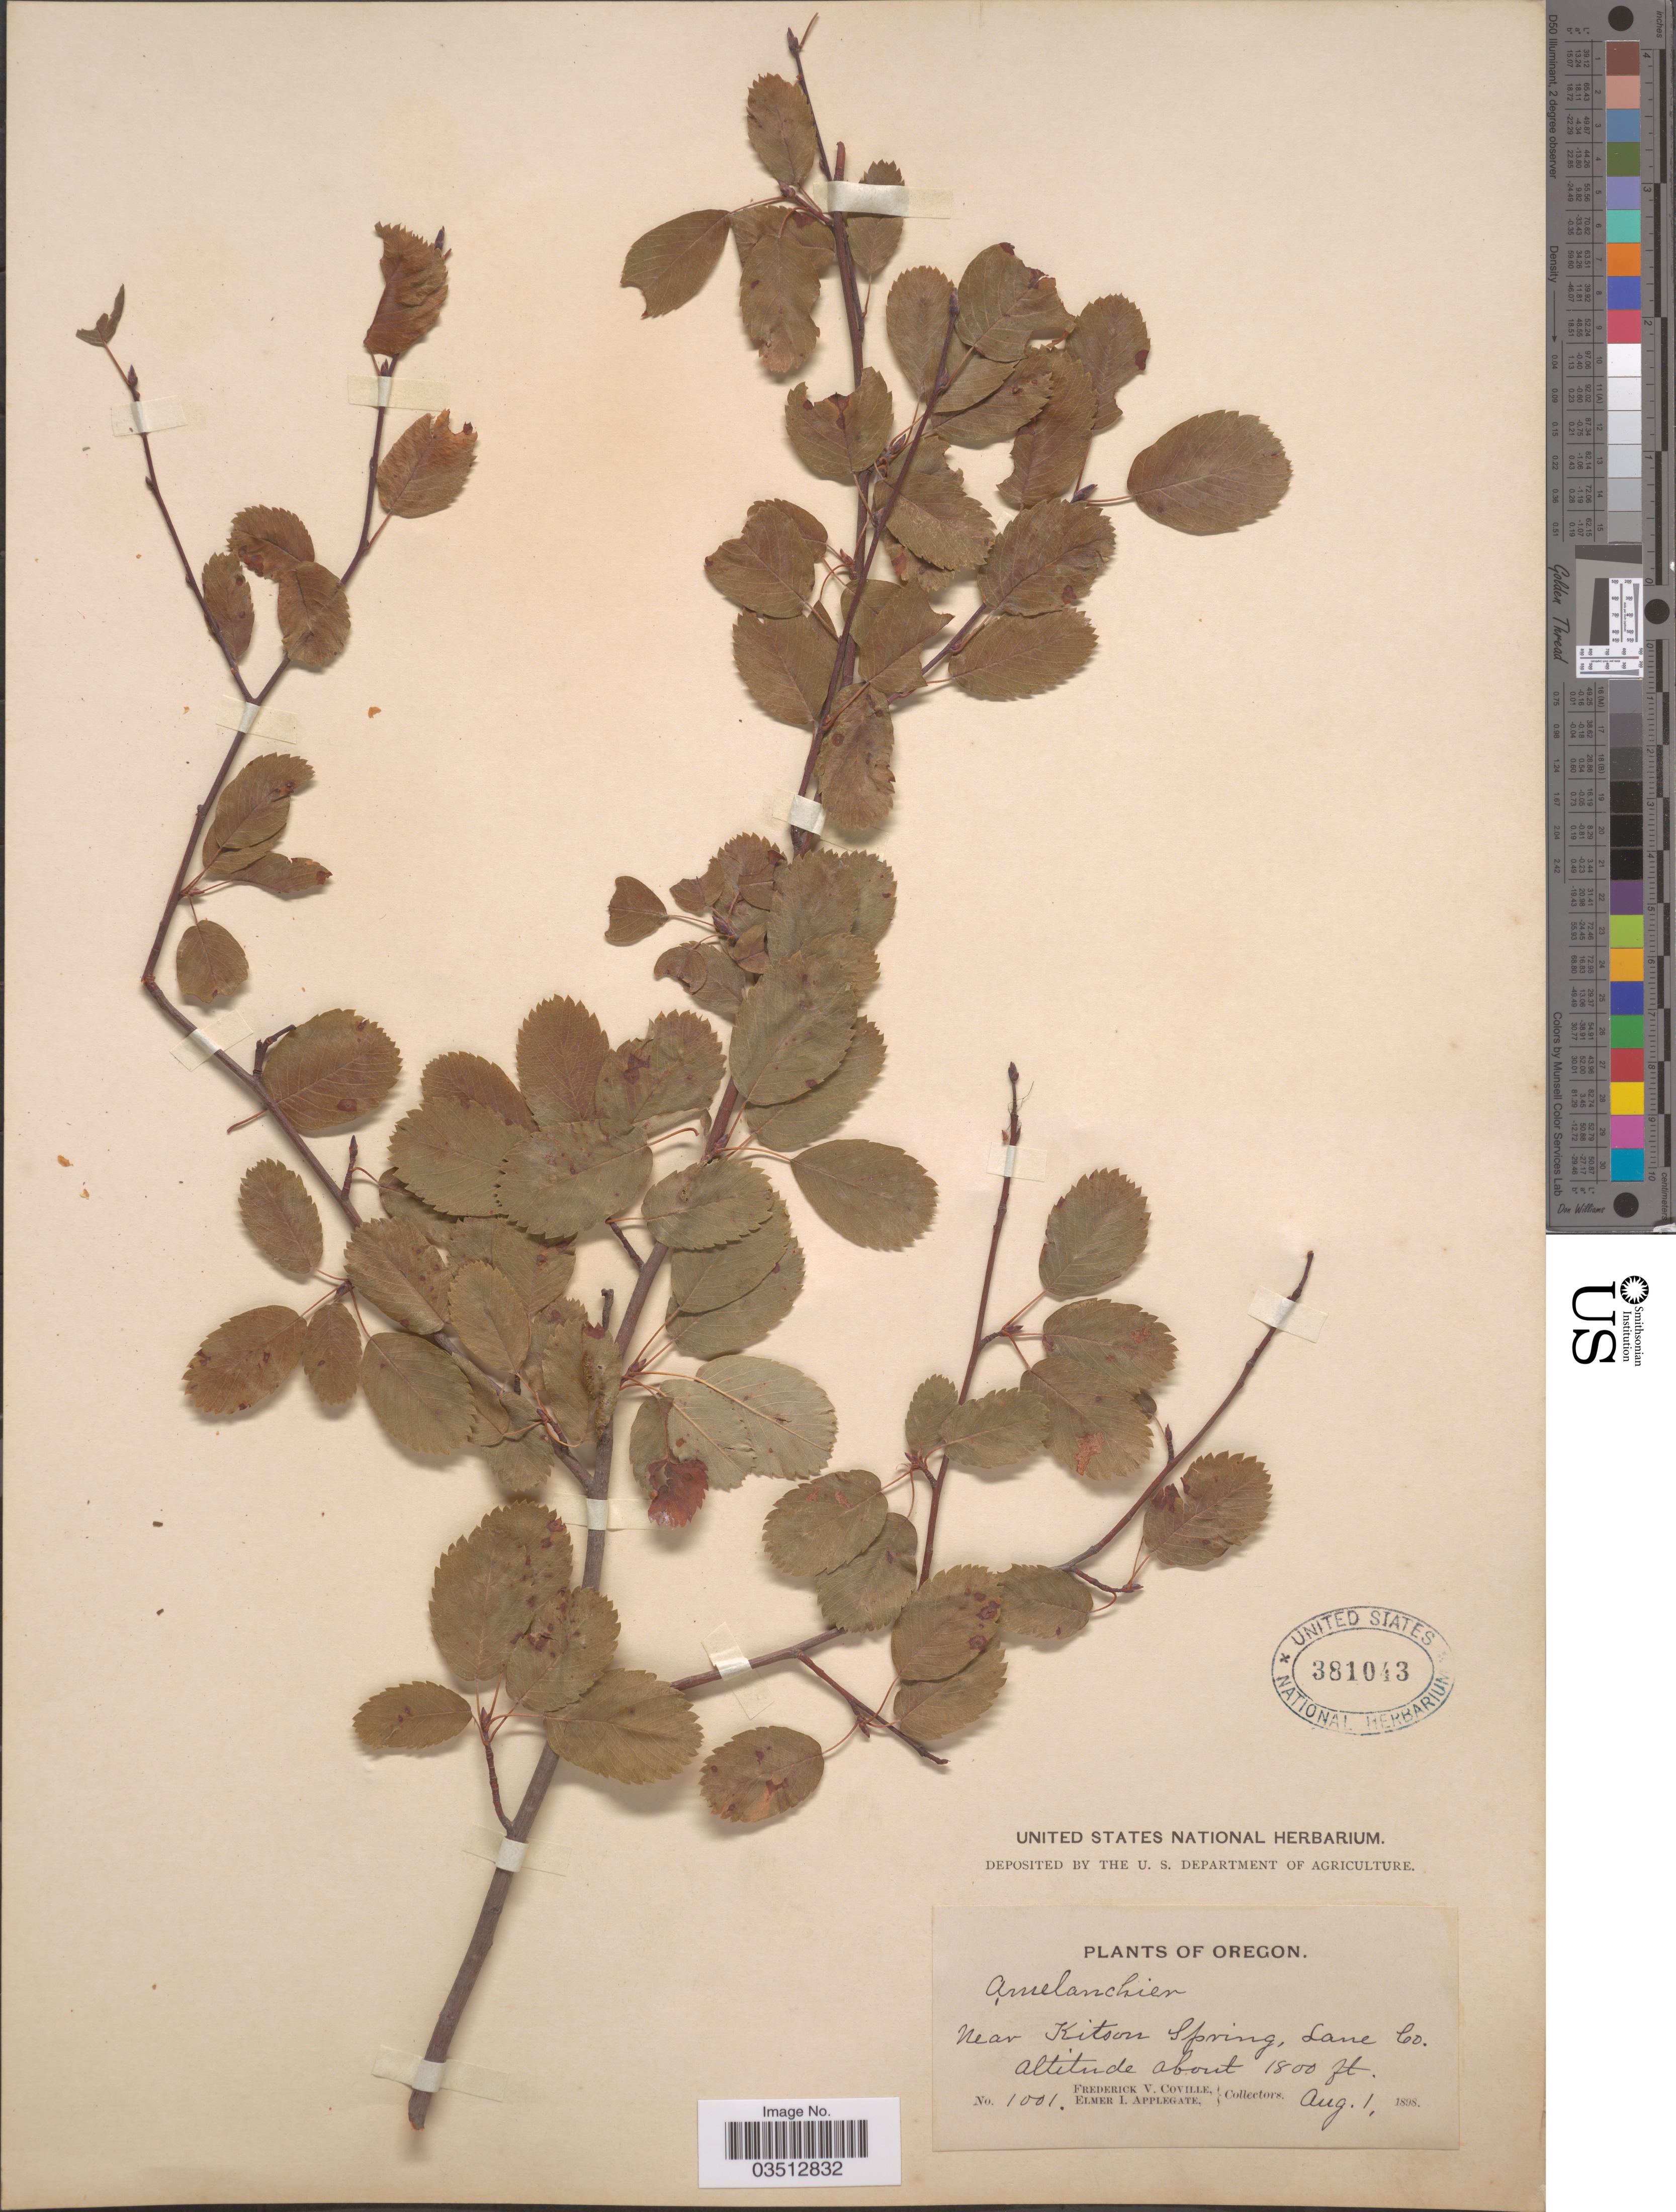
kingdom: Plantae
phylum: Tracheophyta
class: Magnoliopsida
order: Rosales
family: Rosaceae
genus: Amelanchier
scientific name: Amelanchier sp.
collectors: F. V. Coville & E. I. Applegate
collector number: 1001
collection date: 1898-08-01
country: United States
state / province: Oregon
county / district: Lane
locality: Near Kitson Spring, Lane Co.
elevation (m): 549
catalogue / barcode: US 381043